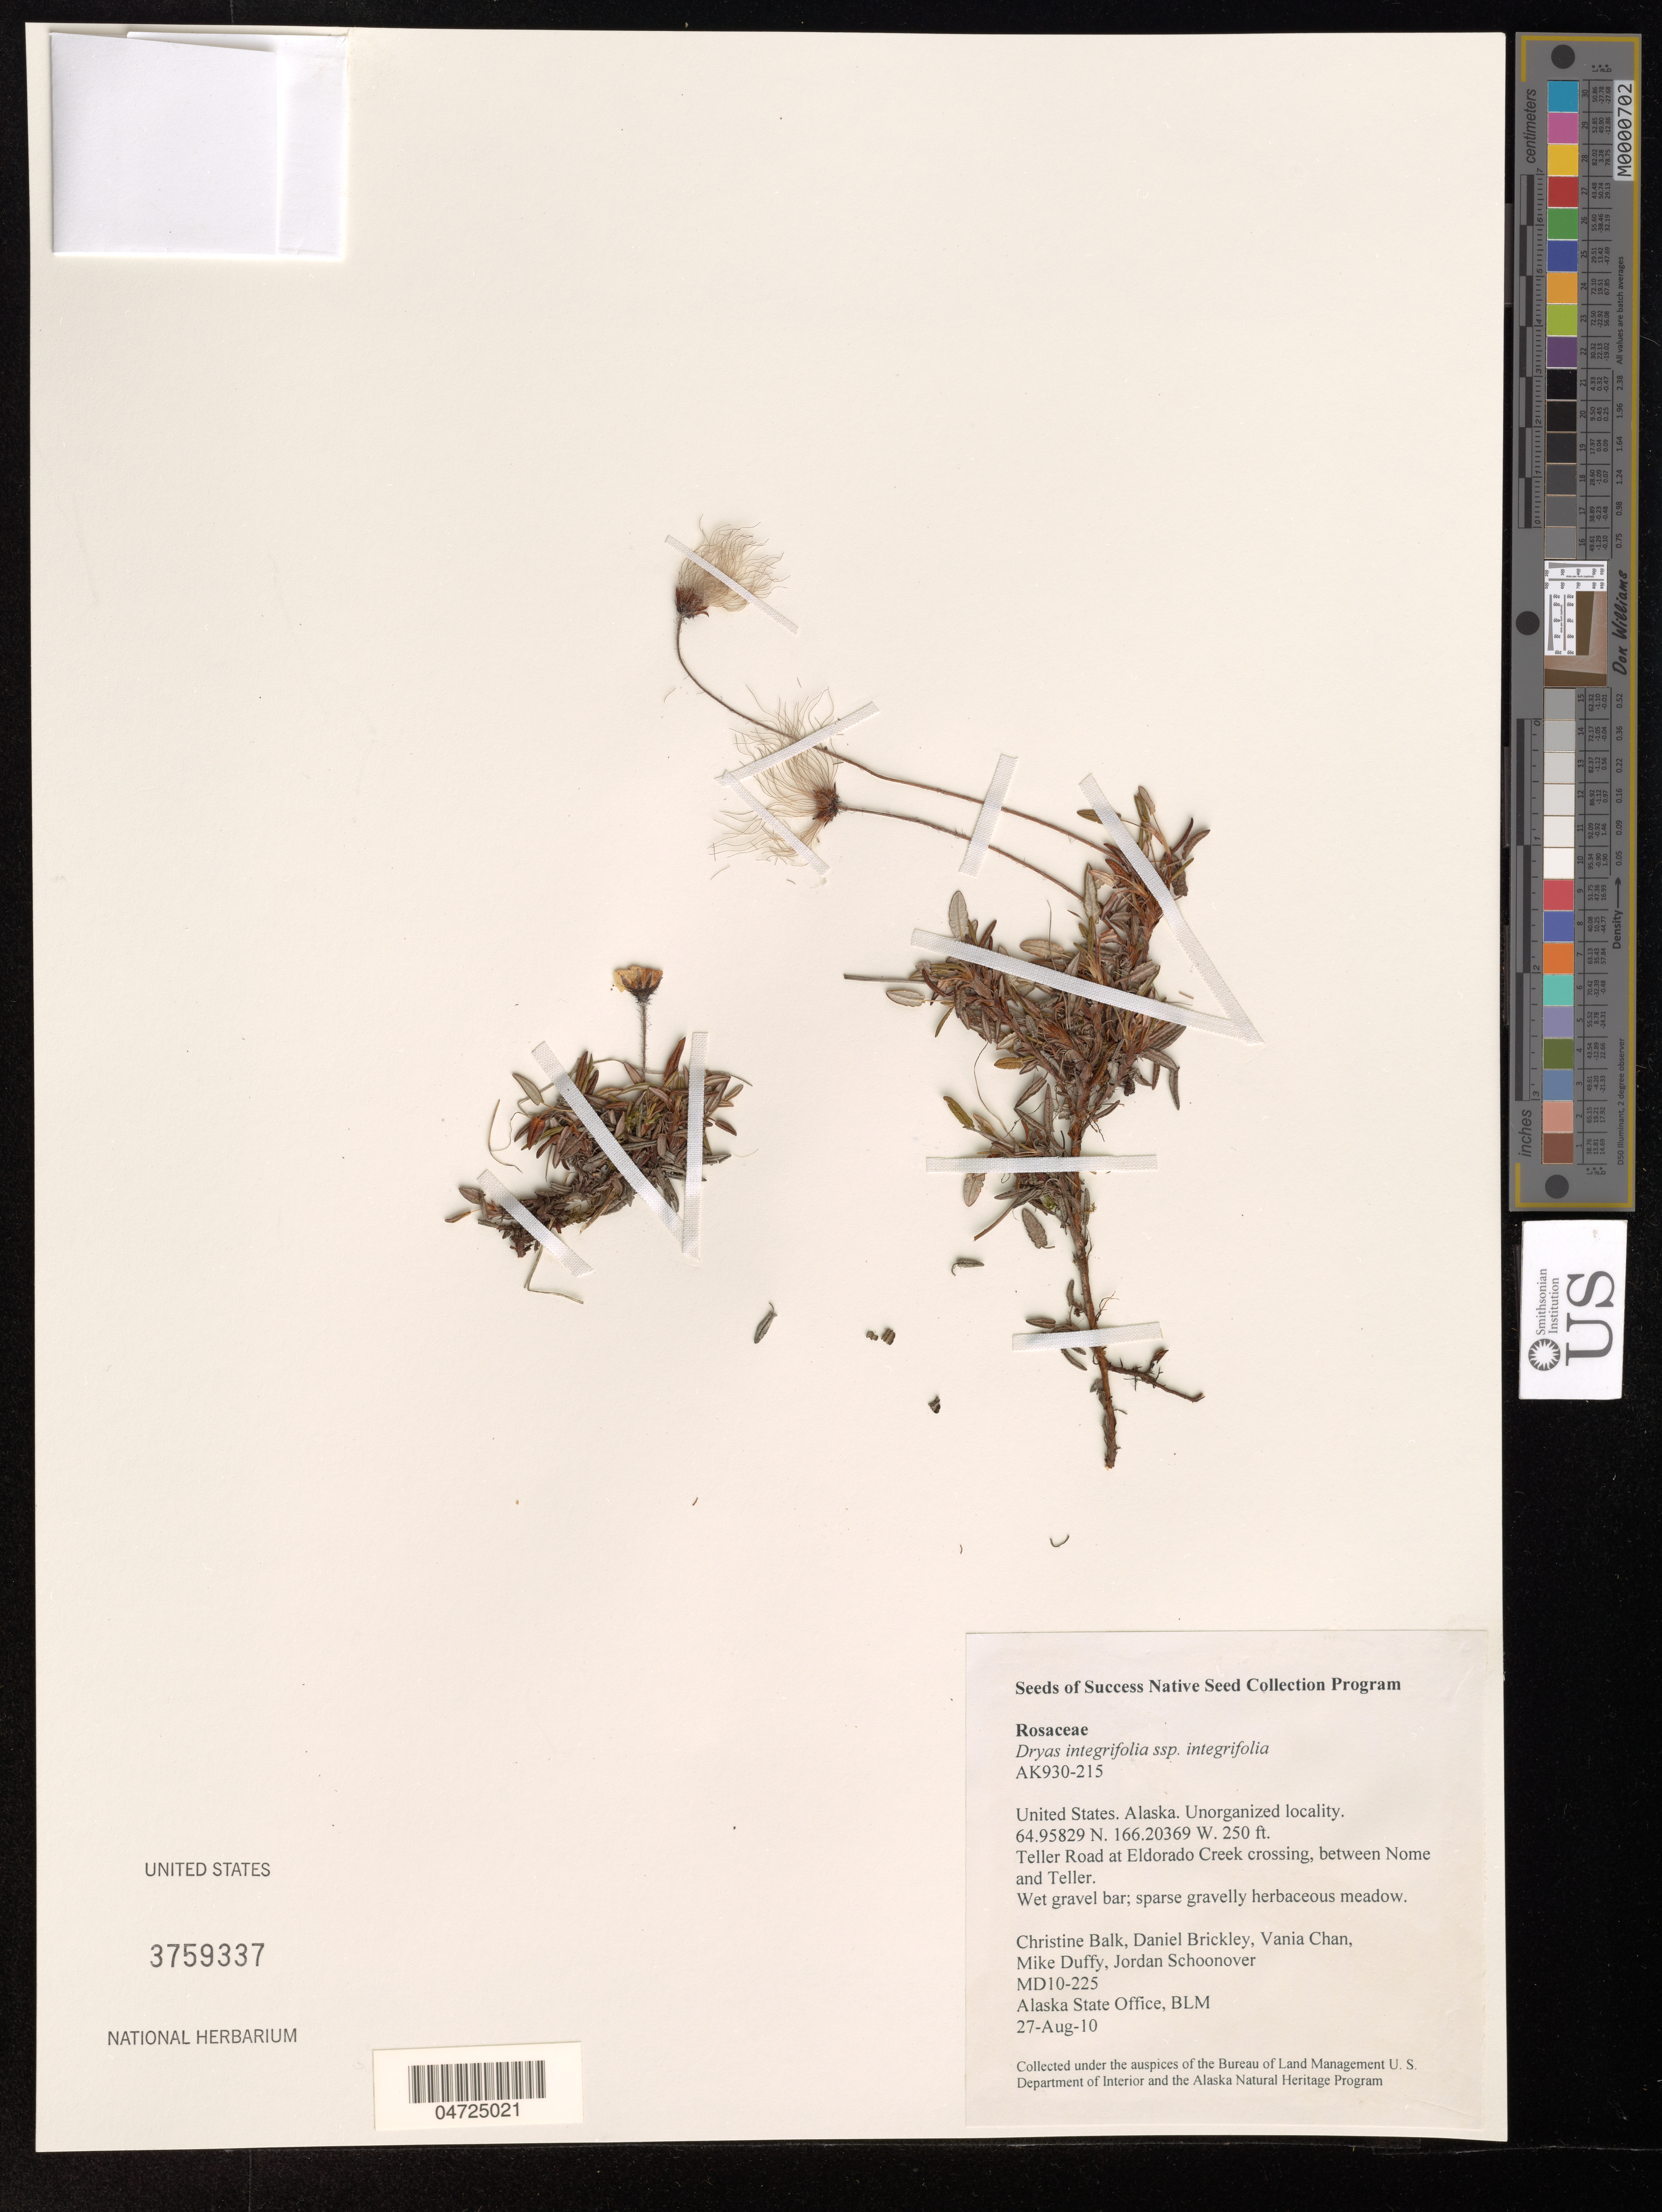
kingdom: Plantae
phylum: Tracheophyta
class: Magnoliopsida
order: Rosales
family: Rosaceae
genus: Dryas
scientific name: Dryas integrifolia subsp. integrifolia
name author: Vahl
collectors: C. Balk, D. Brickley, V. Chan & M. Duffy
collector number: MD10-225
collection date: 2010-08-27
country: United States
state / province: Alaska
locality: Teller Road at Eldorado Creek crossing, between Nome and Teller.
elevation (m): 76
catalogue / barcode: US 3759337